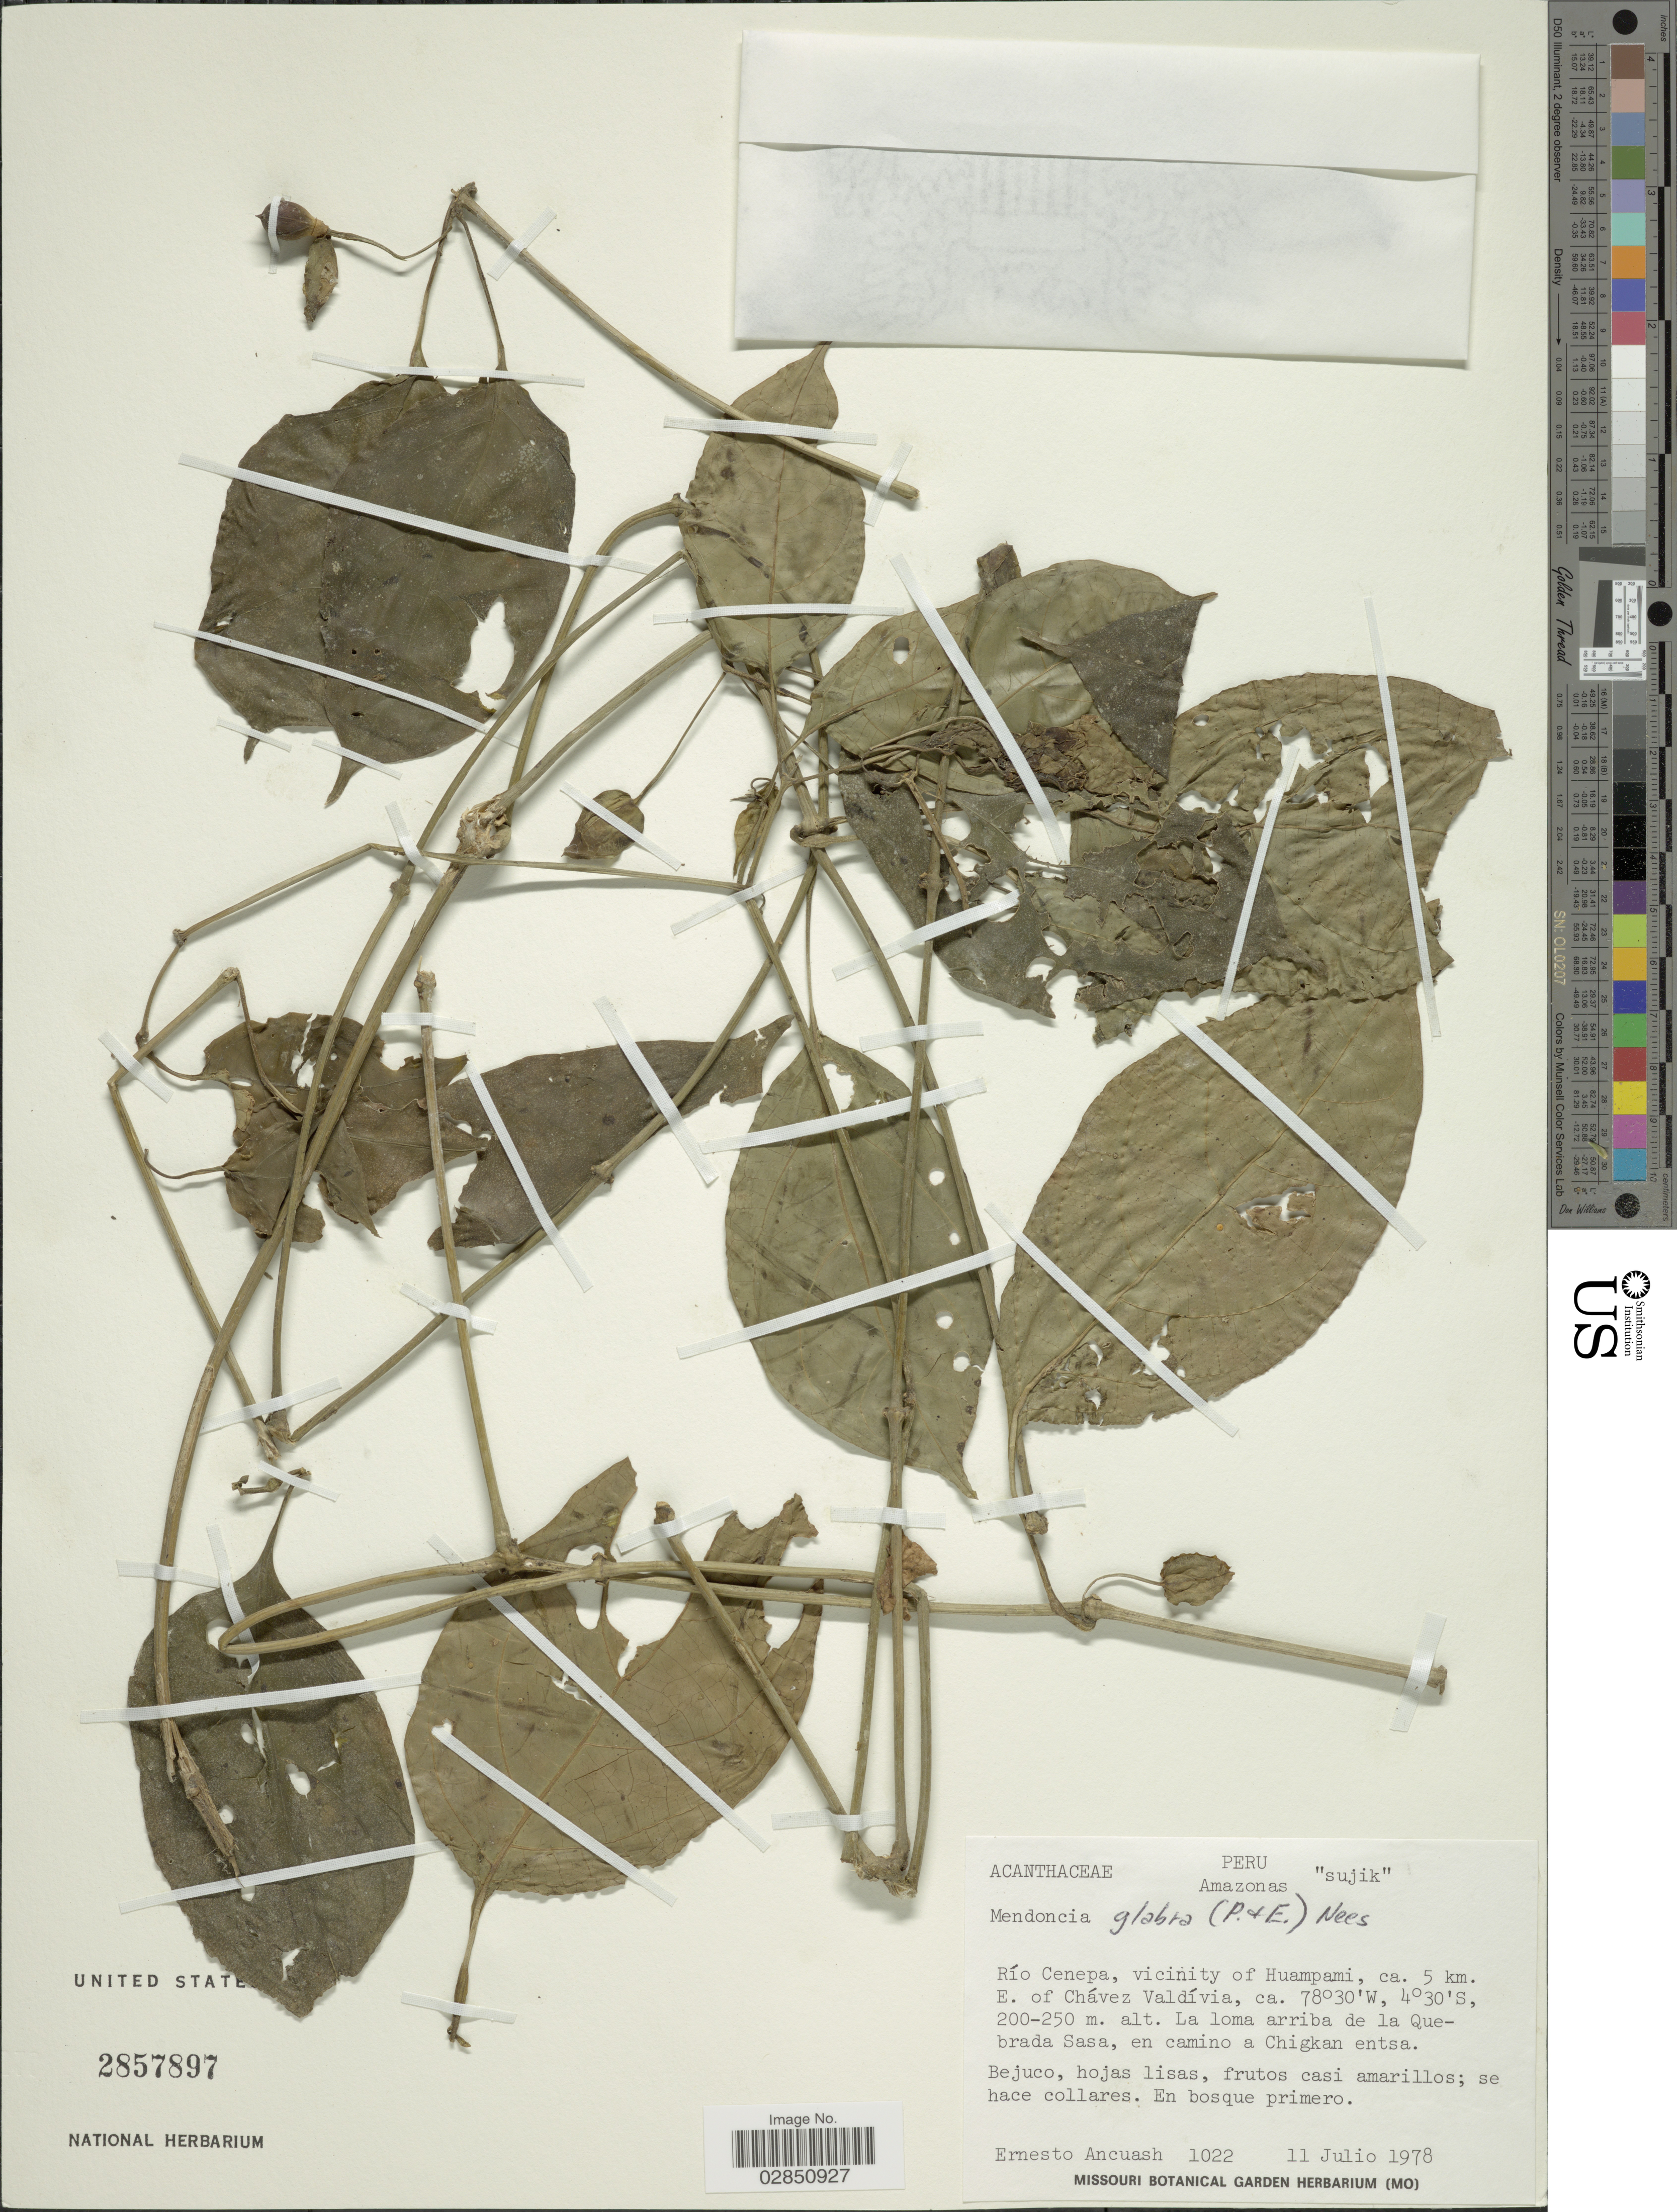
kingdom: Plantae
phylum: Tracheophyta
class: Magnoliopsida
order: Lamiales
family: Acanthaceae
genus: Mendoncia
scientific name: Mendoncia glabra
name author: (Poepp. & Endl.) Nees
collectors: E. Ancuash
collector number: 1022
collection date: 1978-07-11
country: Peru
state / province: Amazonas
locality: Río Cenepa, vicinity of Huampami, ca. 5 km. E. of Chávez Valdívia.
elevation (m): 200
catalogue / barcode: US 2857897